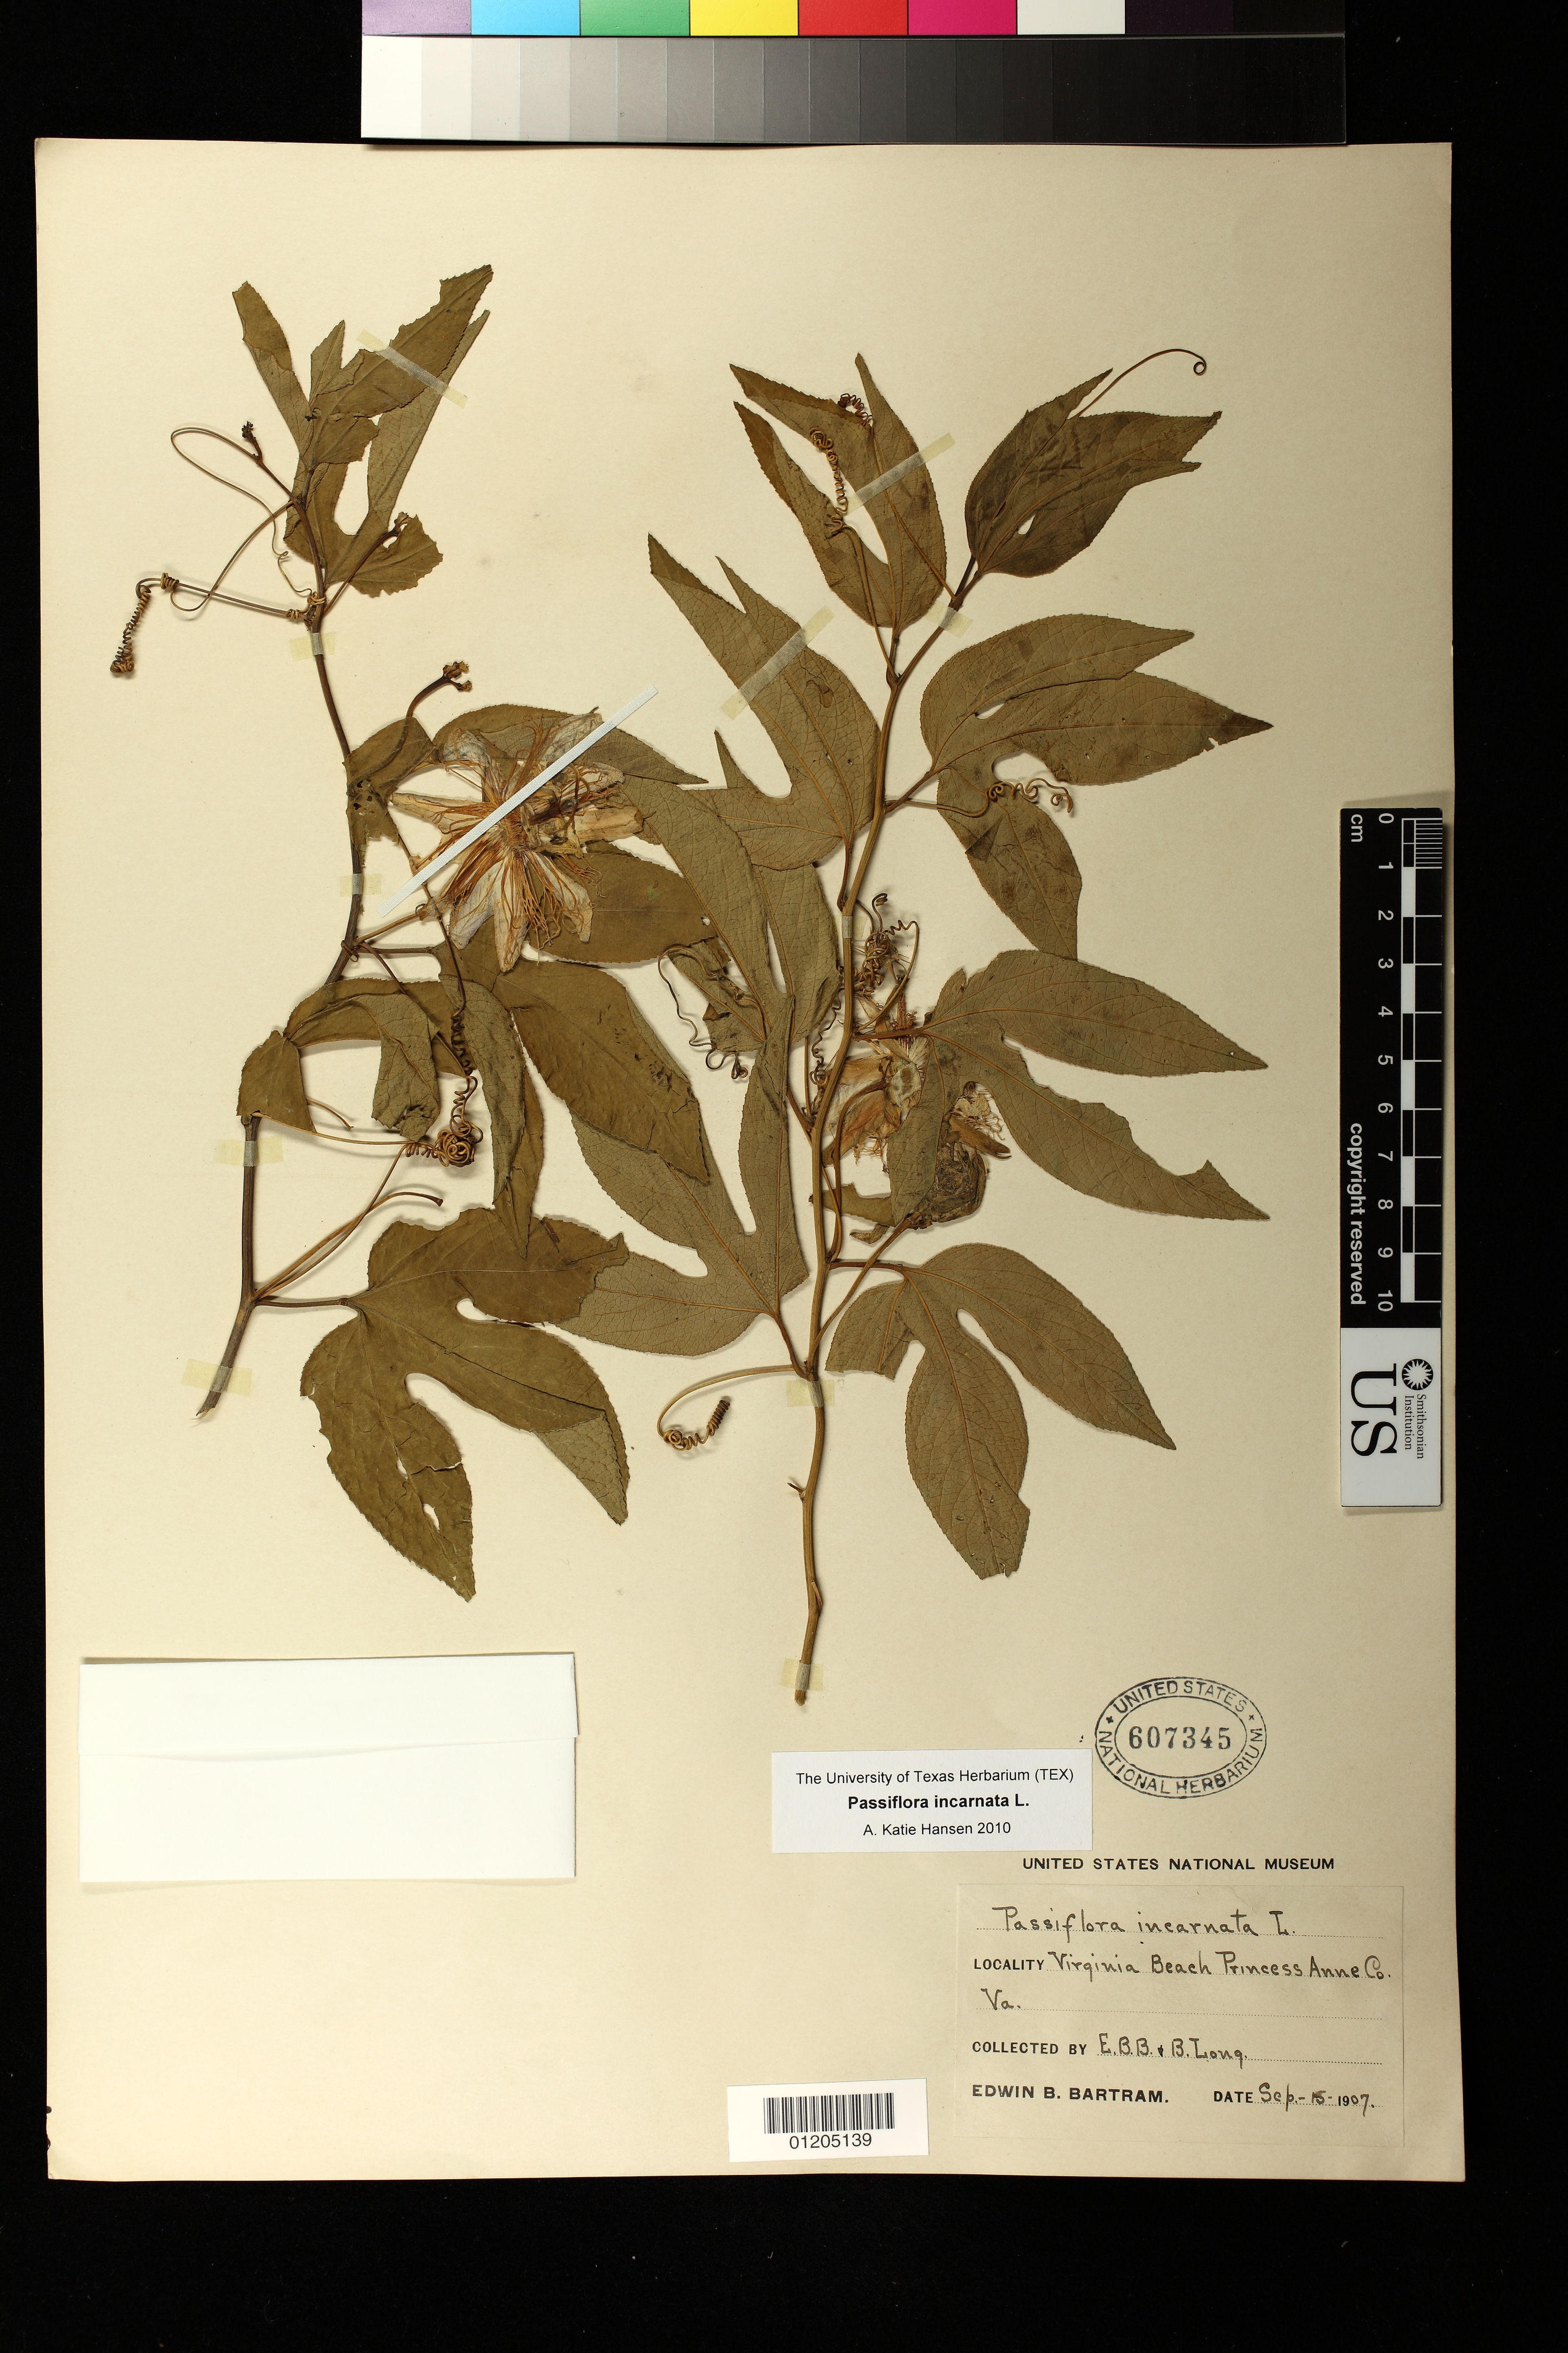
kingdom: Plantae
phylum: Tracheophyta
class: Magnoliopsida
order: Malpighiales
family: Passifloraceae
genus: Passiflora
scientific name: Passiflora incarnata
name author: L.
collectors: E. B. Bartram & B. Long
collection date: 1907-09-15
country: United States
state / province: Virginia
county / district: City of Virginia Beach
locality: Virginia Beach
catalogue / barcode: US 607345